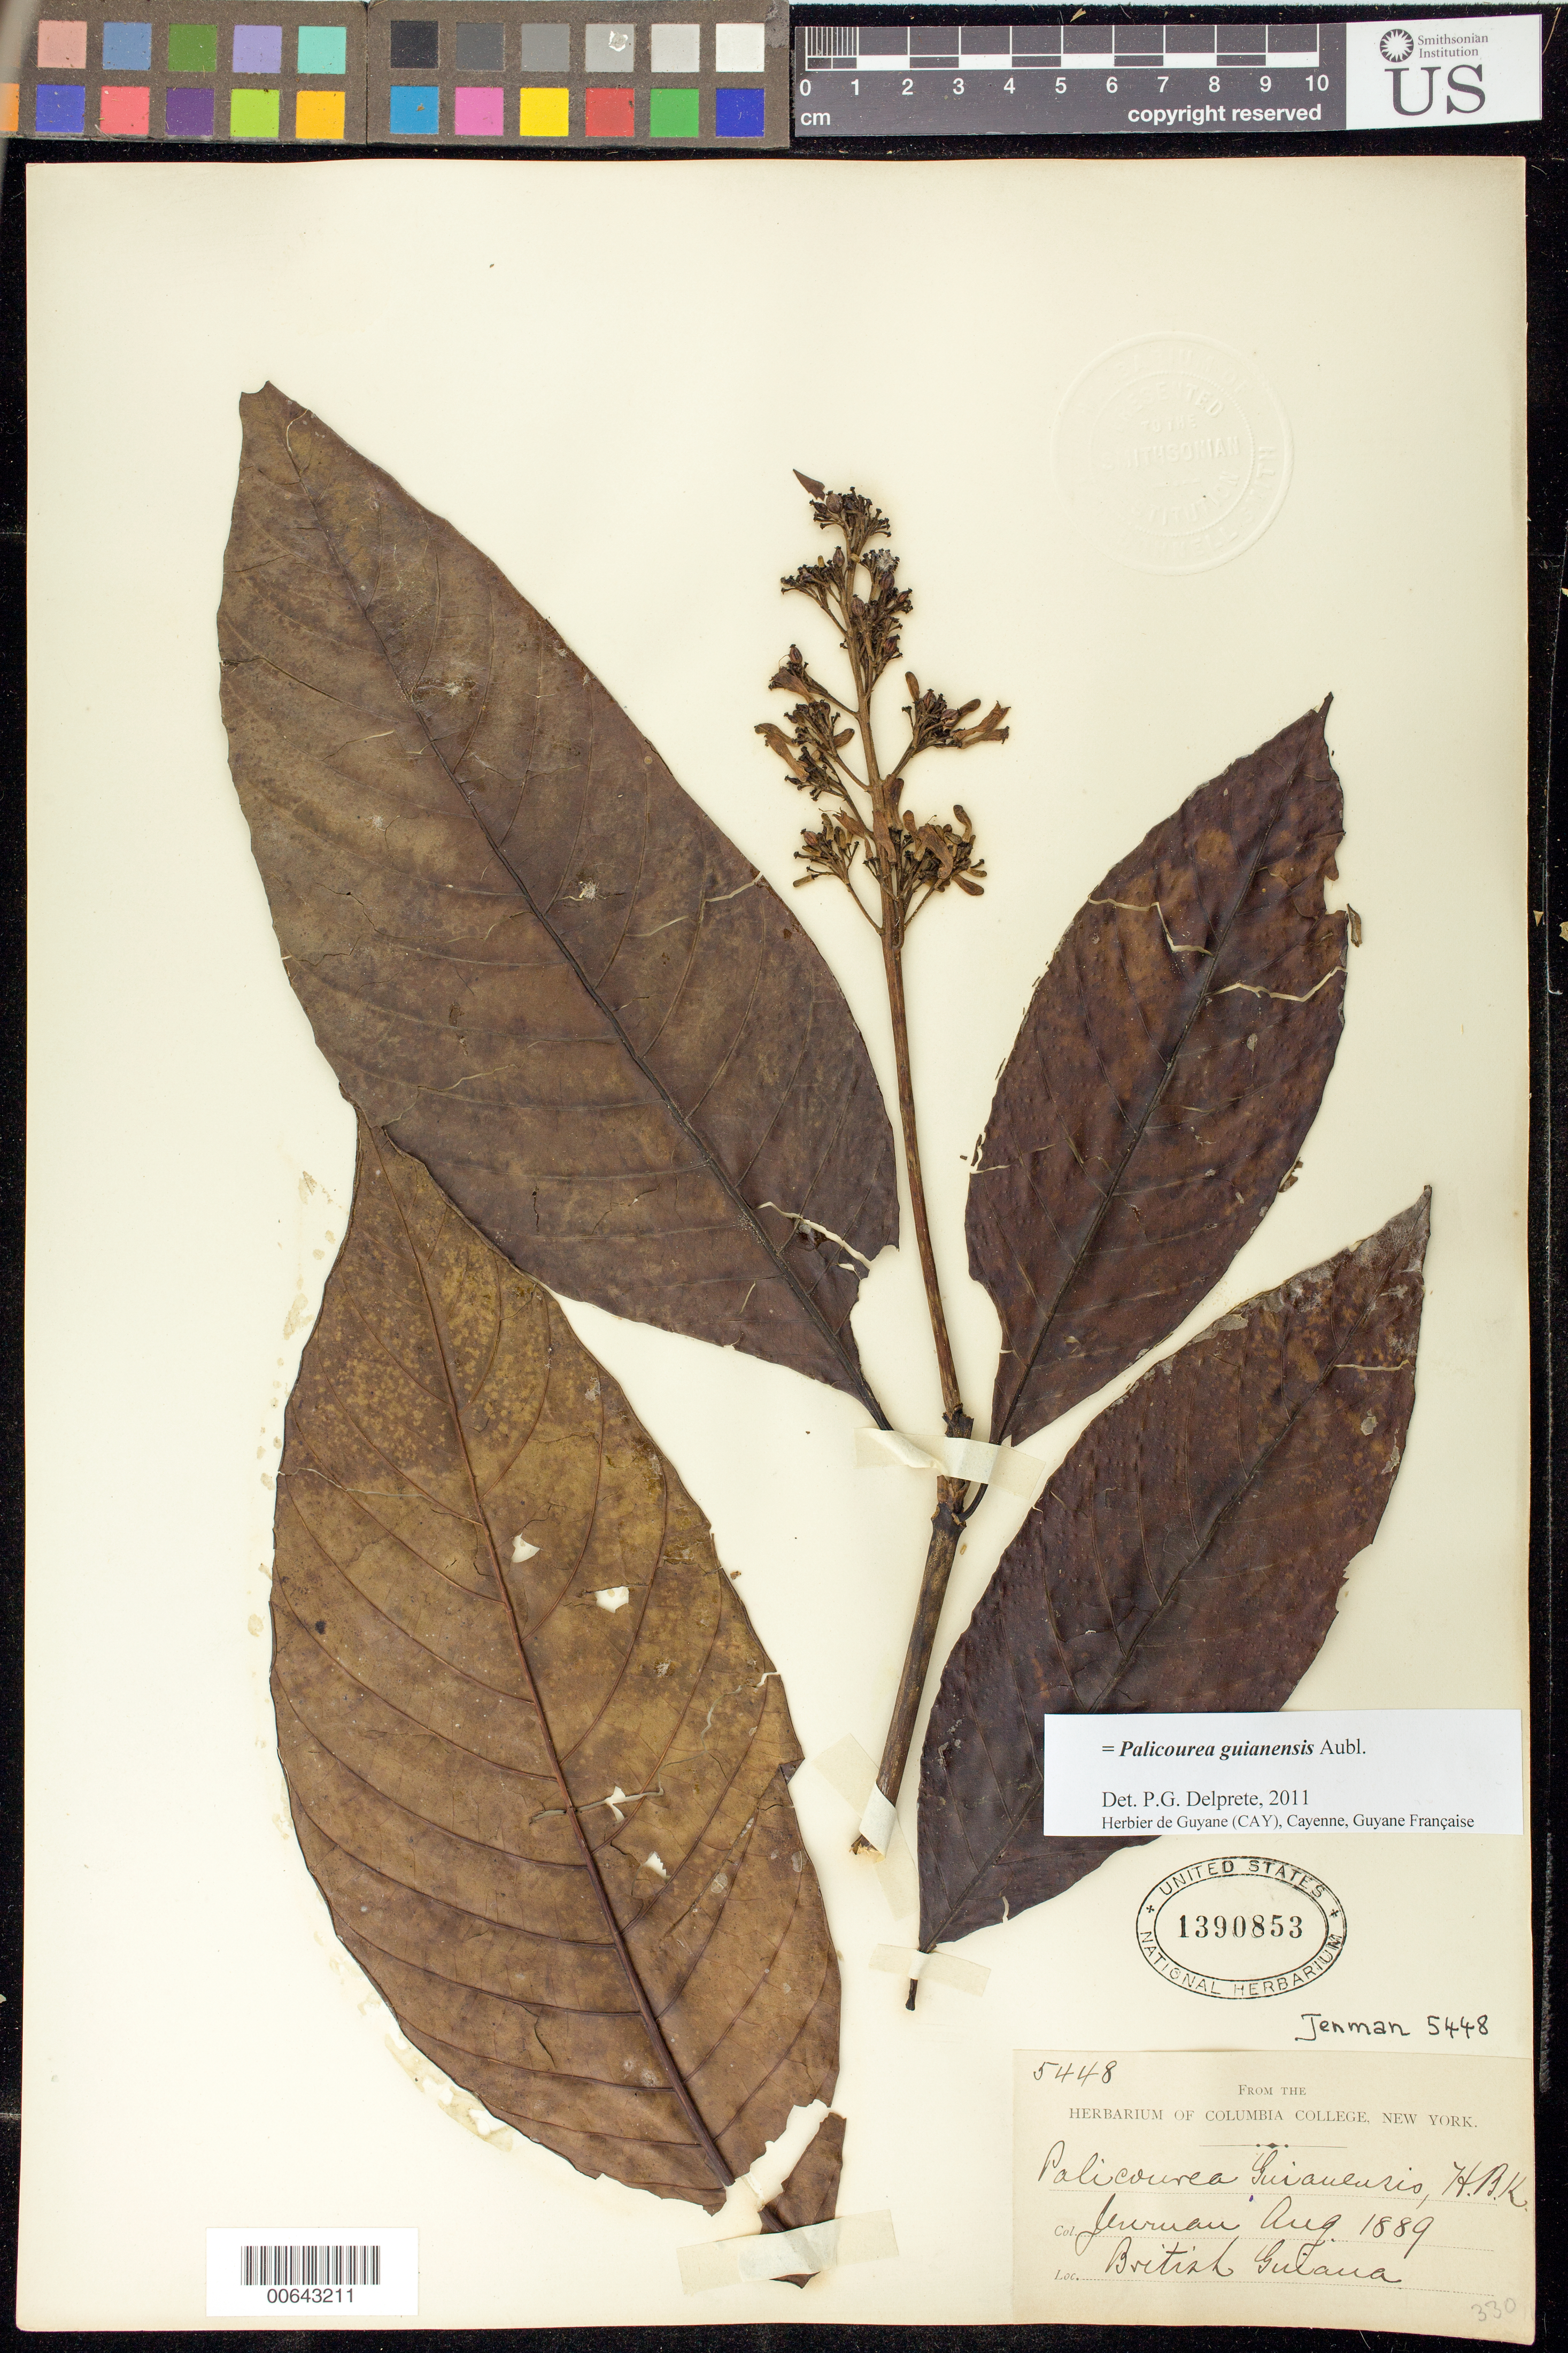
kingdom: Plantae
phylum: Tracheophyta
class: Magnoliopsida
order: Gentianales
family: Rubiaceae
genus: Palicourea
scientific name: Palicourea guianensis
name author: Aubl.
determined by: Delprete, P. G., Herb. de Guyane Cay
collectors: G. S. Jenman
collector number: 5448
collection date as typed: August 1889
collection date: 1889-08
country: Guyana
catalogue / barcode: US 1390853